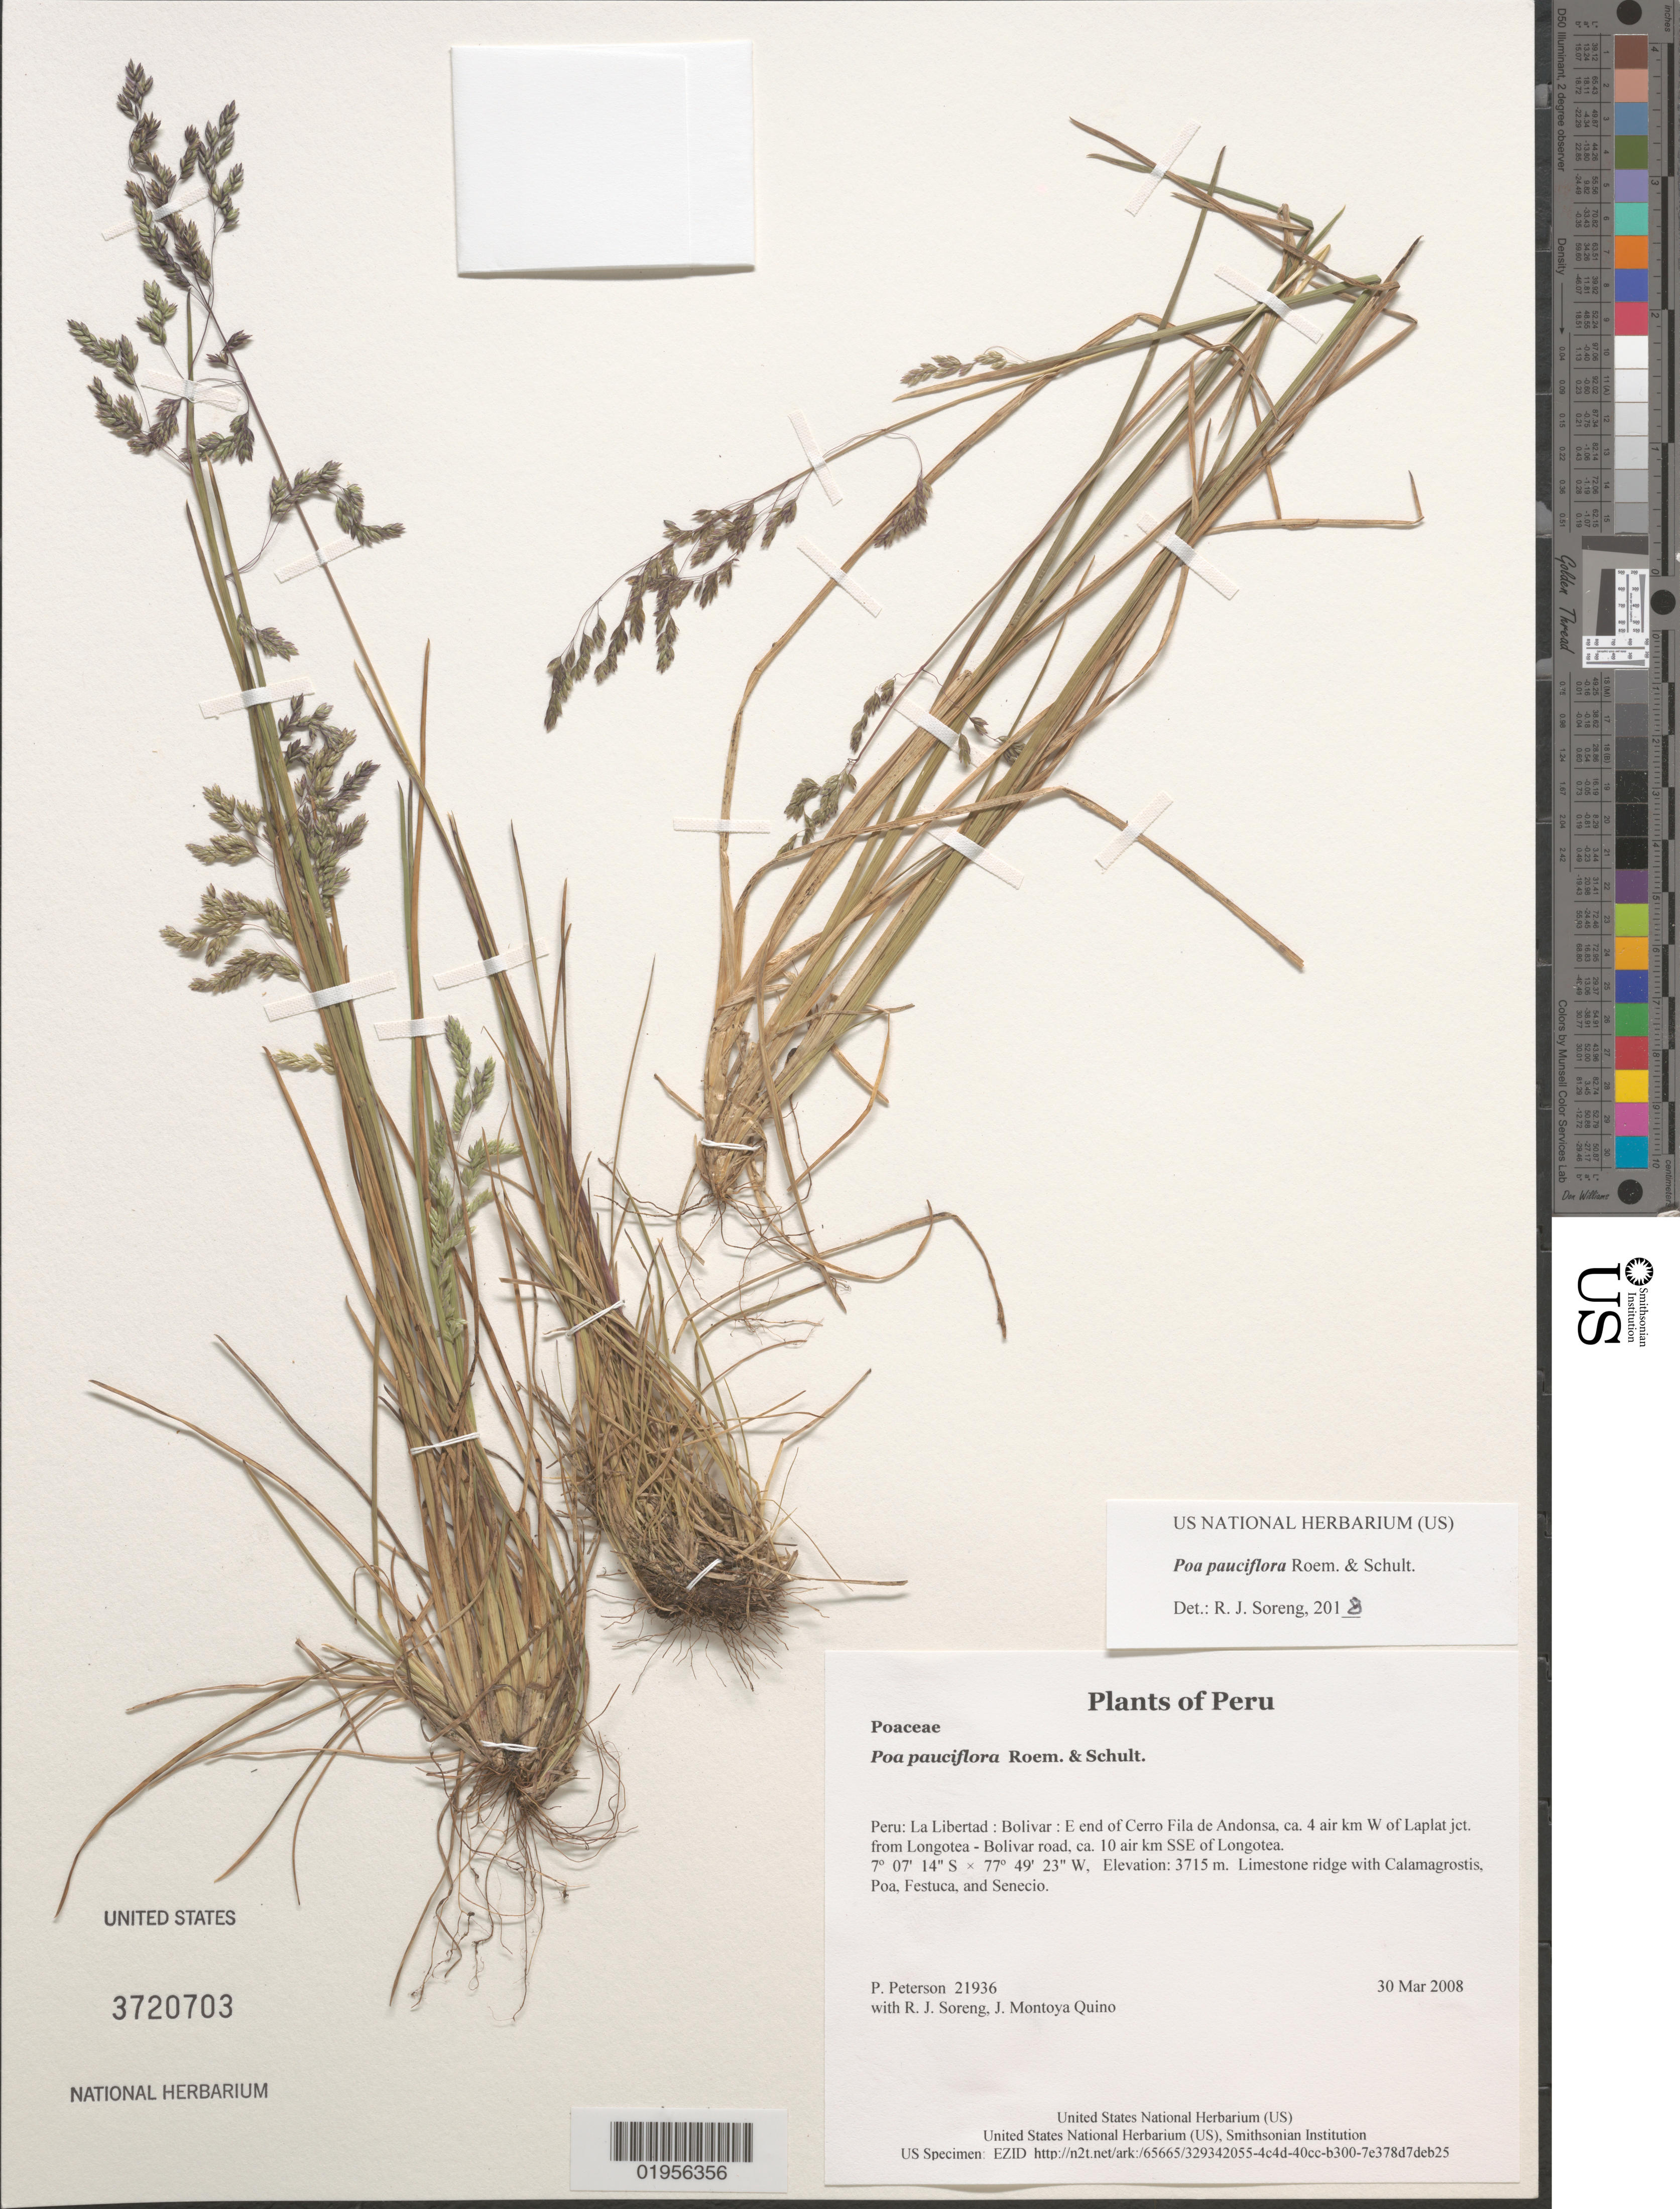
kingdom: Plantae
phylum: Tracheophyta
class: Liliopsida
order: Poales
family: Poaceae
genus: Poa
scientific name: Poa pauciflora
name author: Roem. & Schult.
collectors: P. M. Peterson, R. J. Soreng & J. Montoya Quino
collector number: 21936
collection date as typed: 30 Mar 2008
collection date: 2008-03-30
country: Peru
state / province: La Libertad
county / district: Bolívar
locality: E end of Cerro Fila de Andonsa, ca. 4 air km W of Laplat jct. from Longotea - Bolivar road, ca. 10 air km SSE of Longotea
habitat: Limestone ridge with Calamagrostis, Poa, Festuca, and Senecio.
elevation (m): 3715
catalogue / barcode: US 3720703